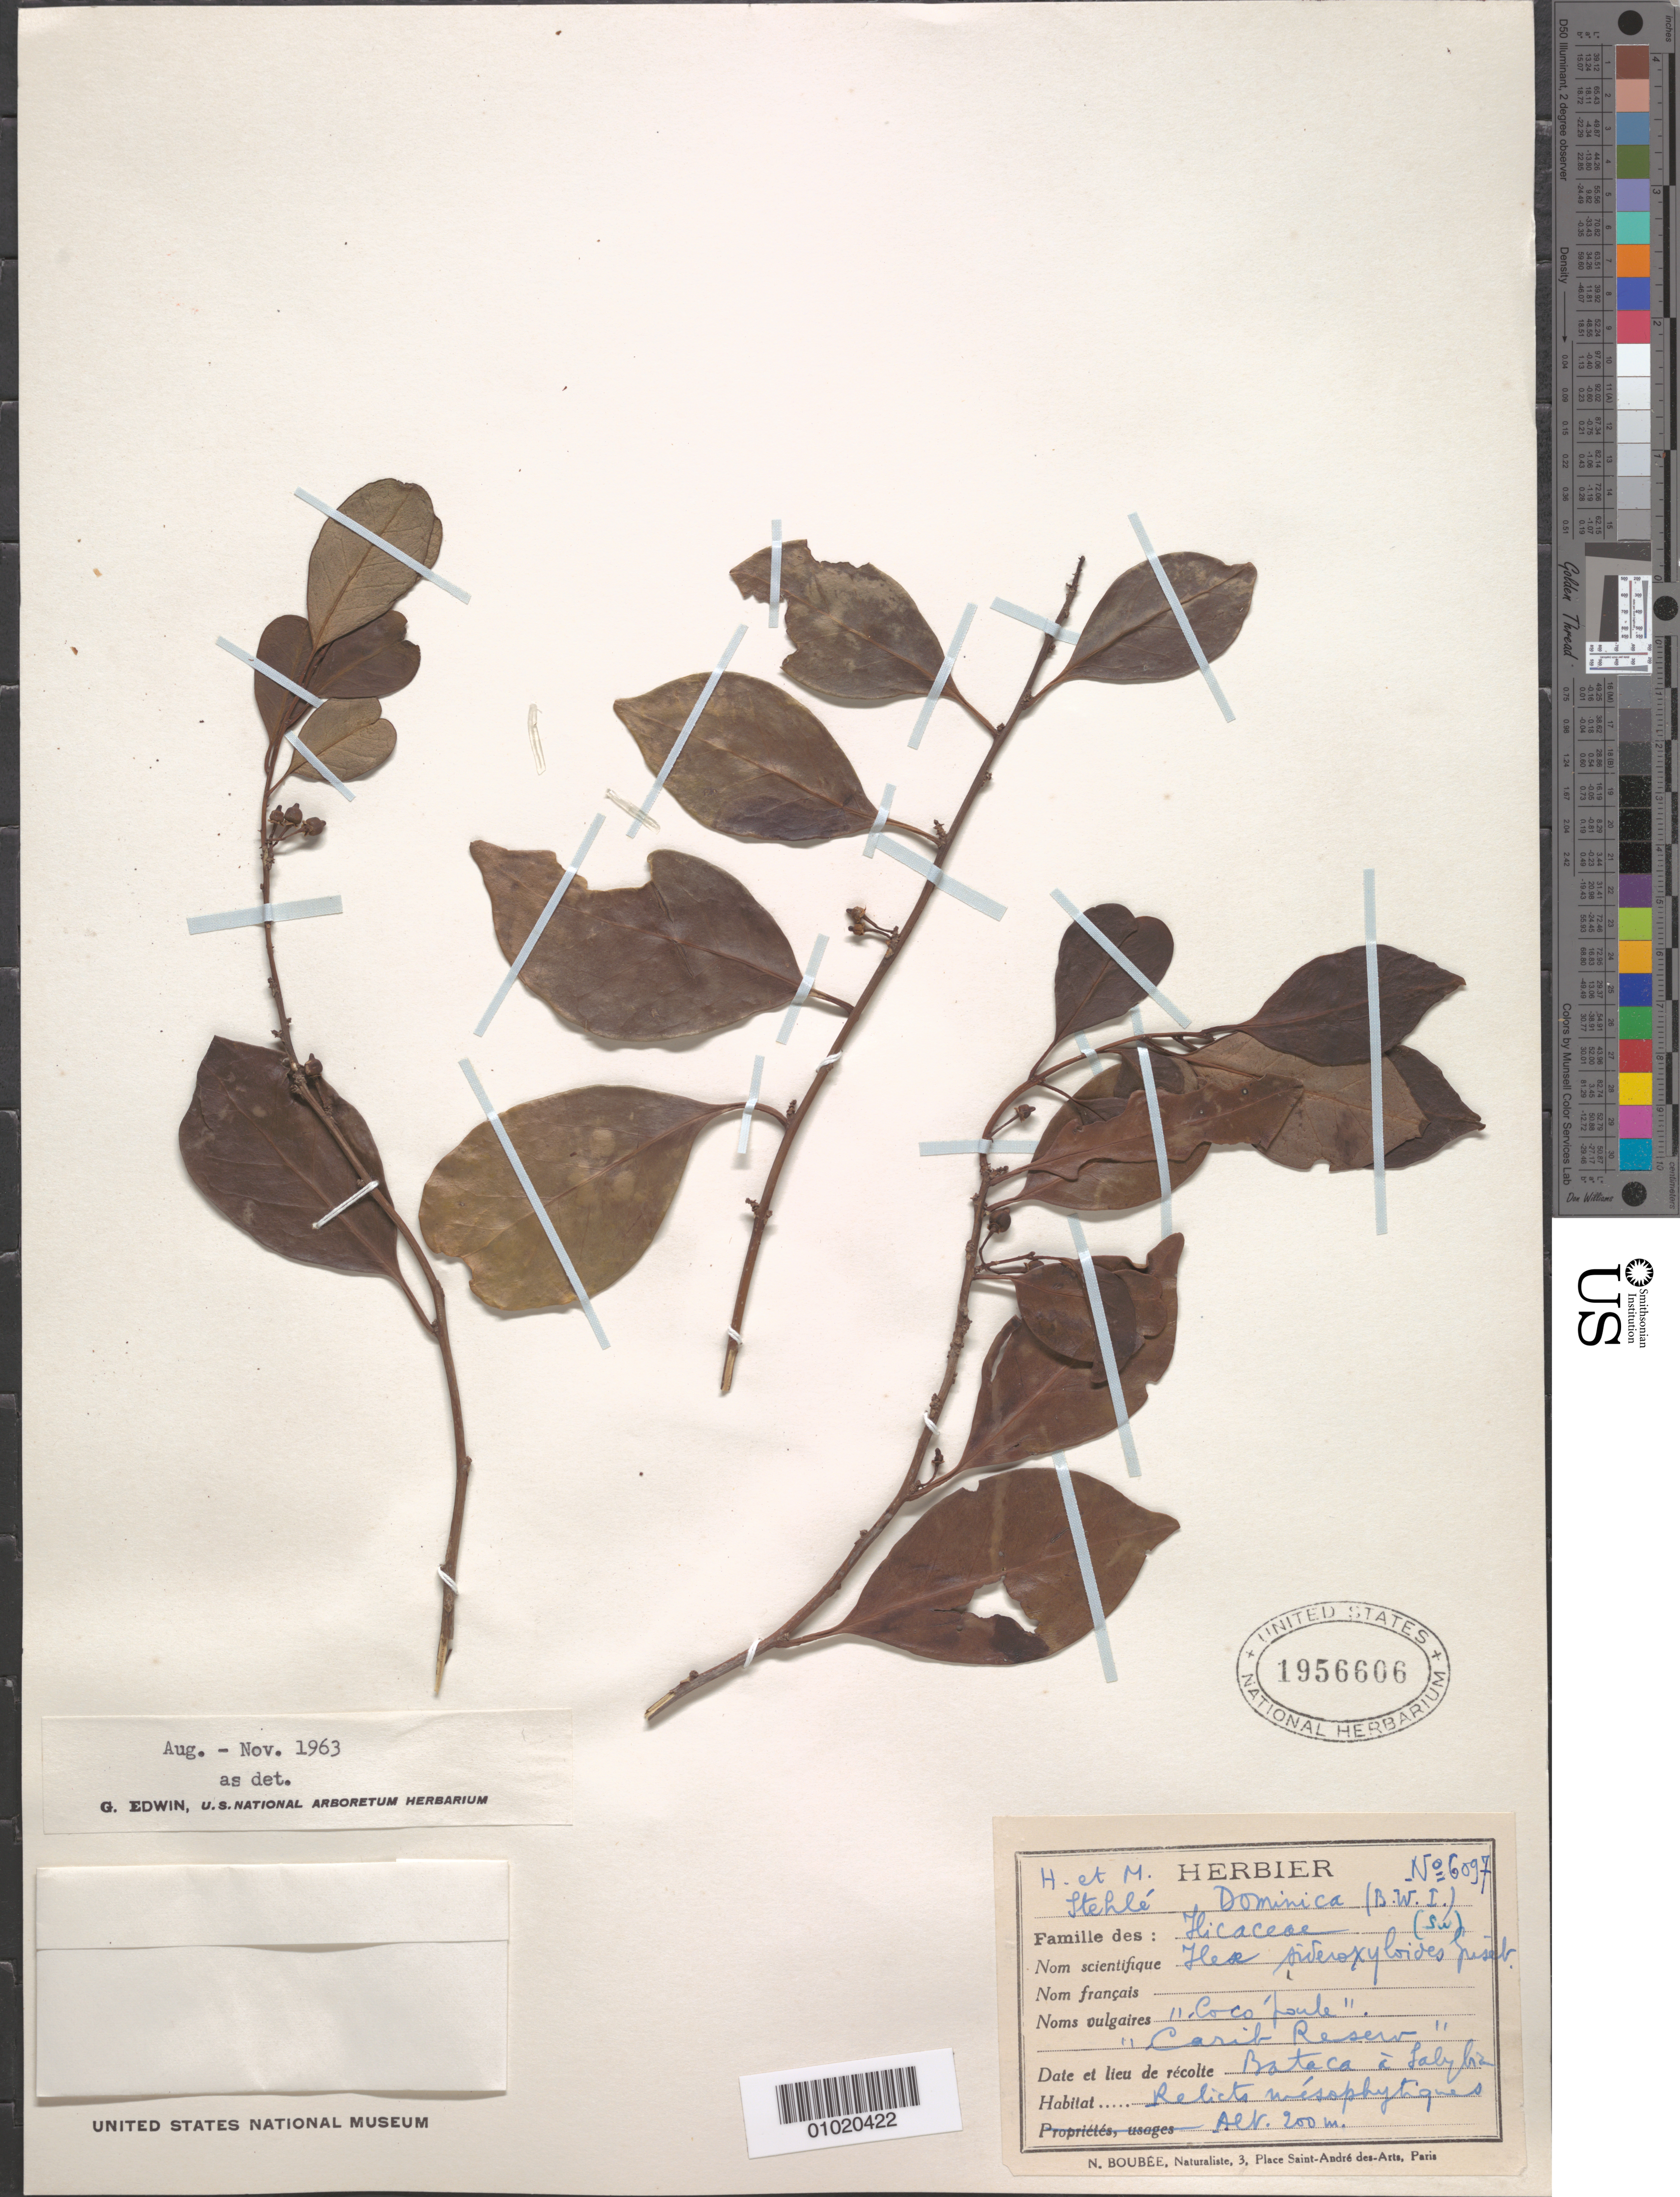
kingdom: Plantae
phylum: Tracheophyta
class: Magnoliopsida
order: Aquifoliales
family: Aquifoliaceae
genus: Ilex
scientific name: Ilex sideroxyloides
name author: (Sw.) Griseb.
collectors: H. Stehlé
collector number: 6097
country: Dominica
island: Dominica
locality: Mesophytic relict. Brataca a Labylo?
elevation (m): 200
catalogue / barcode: US 1956606